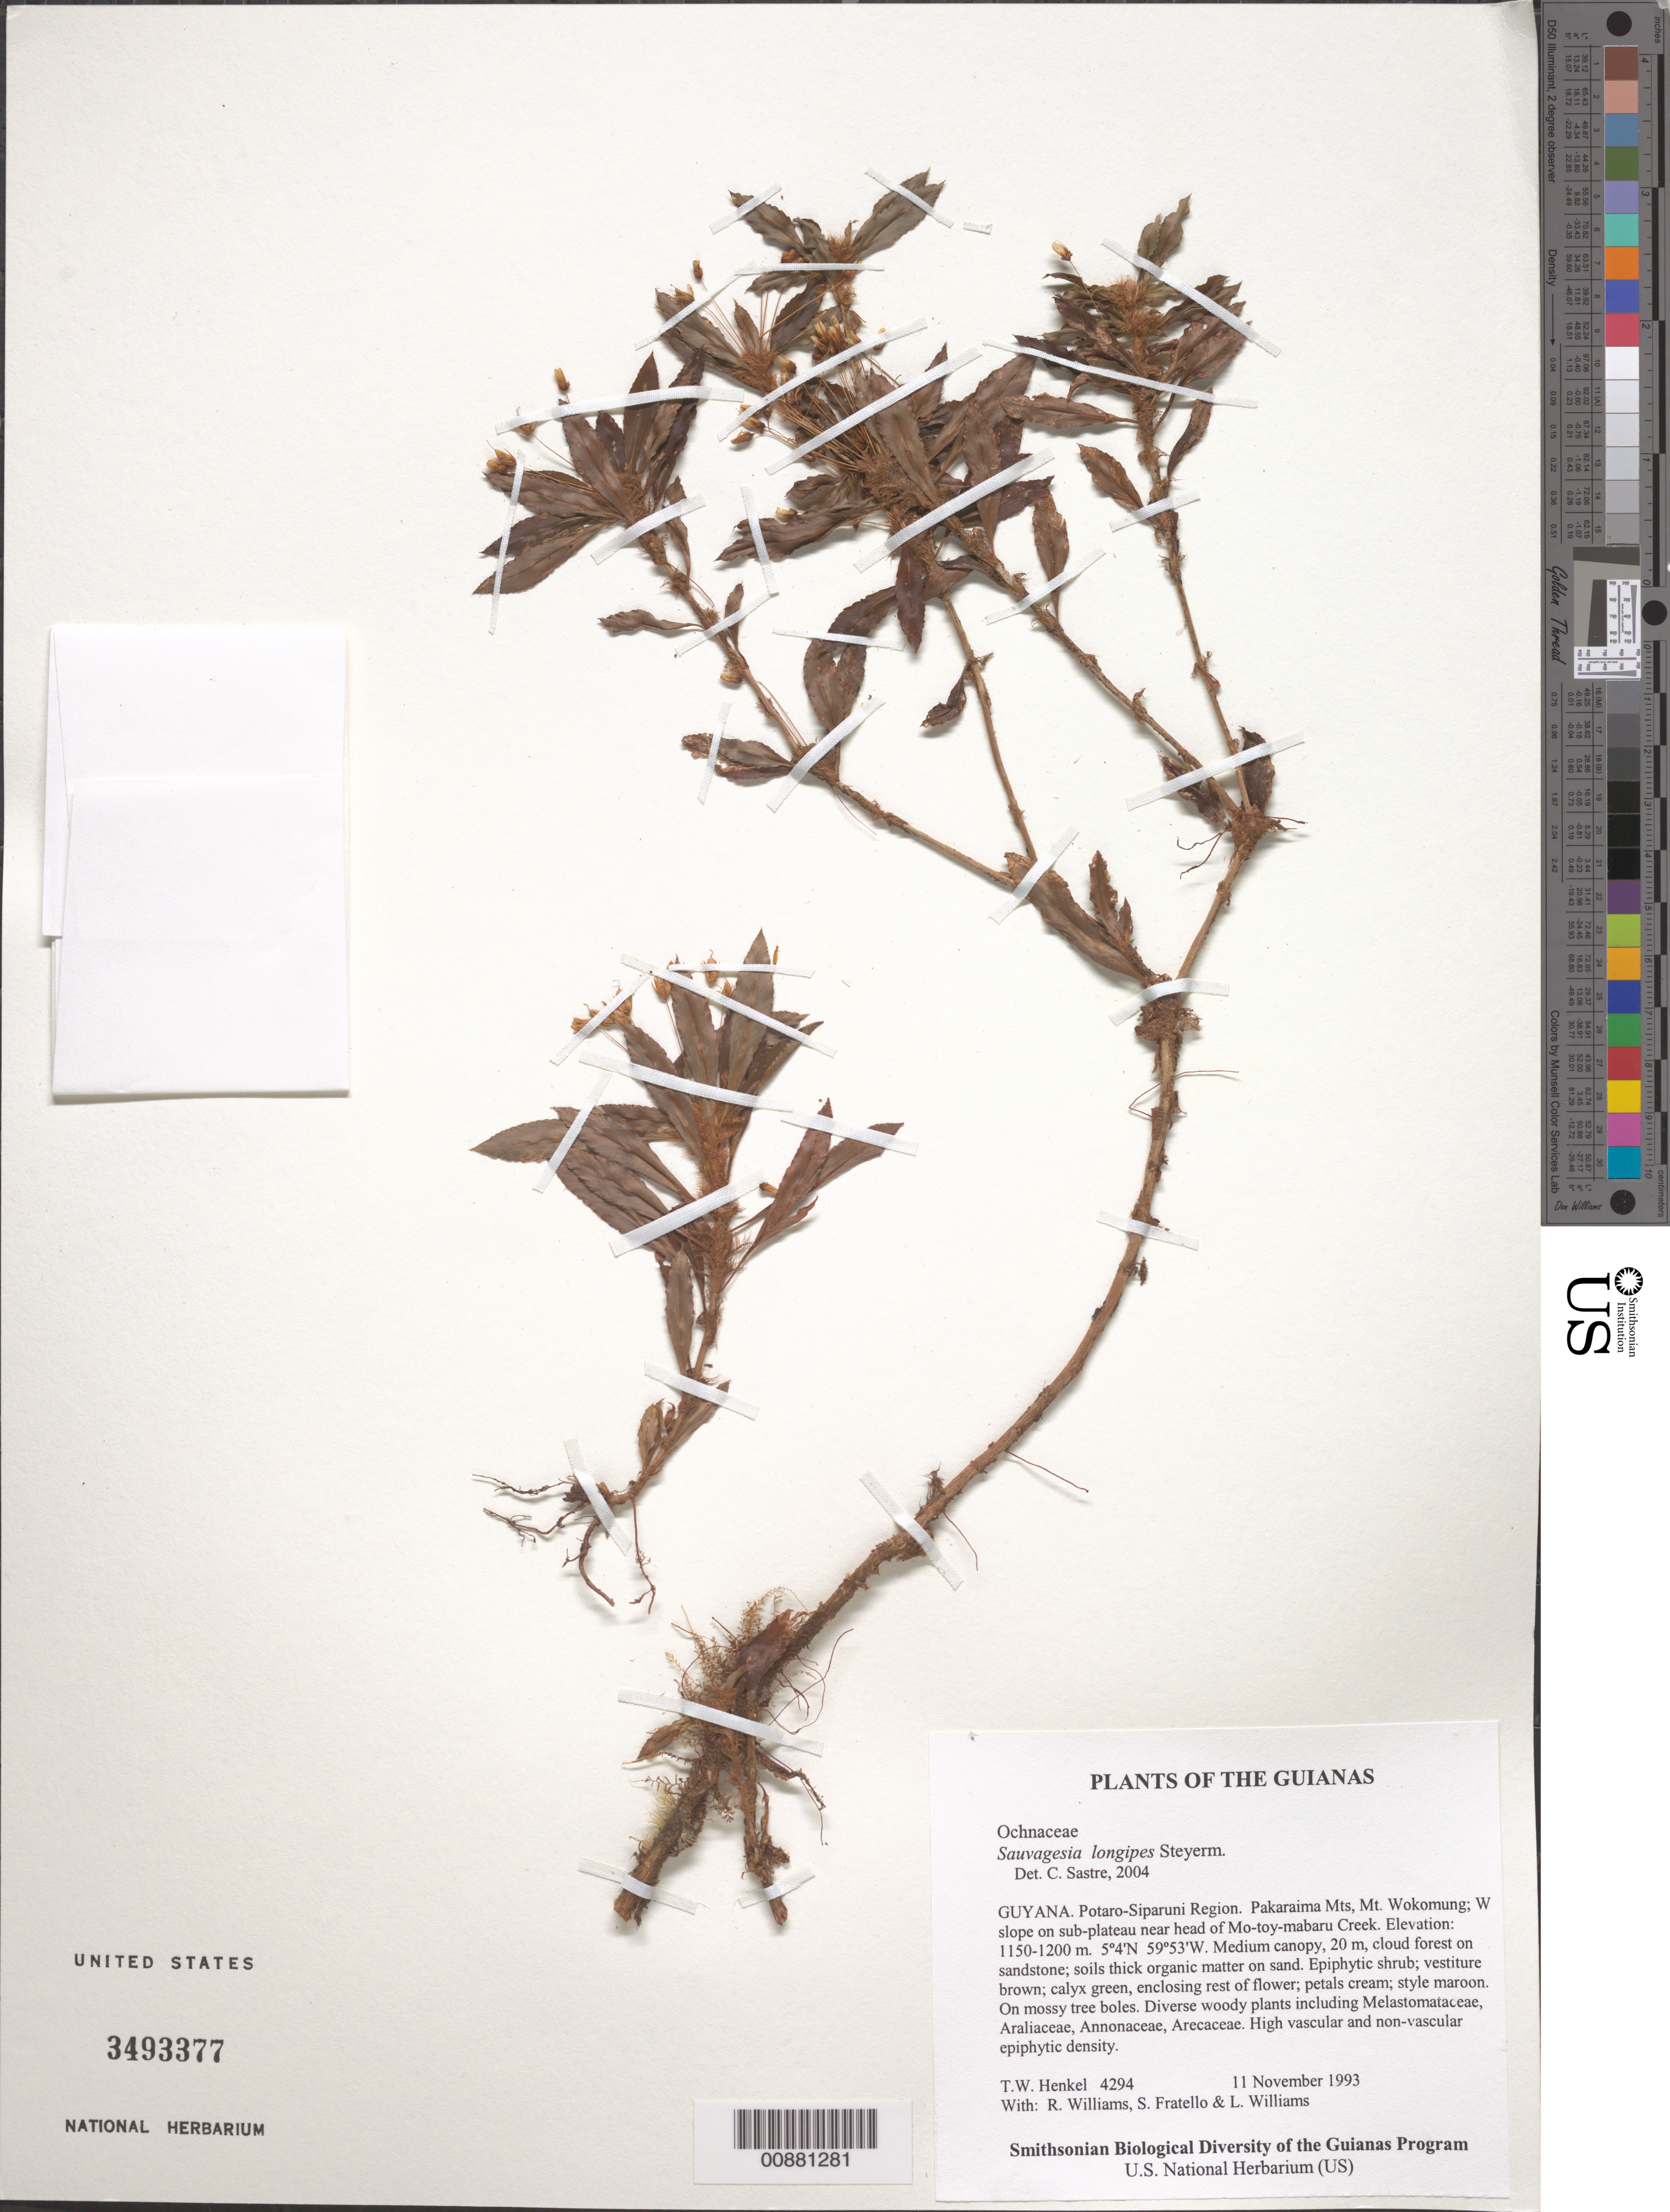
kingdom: Plantae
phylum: Tracheophyta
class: Magnoliopsida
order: Malpighiales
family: Ochnaceae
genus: Sauvagesia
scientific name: Sauvagesia longipes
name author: Steyerm.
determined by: Sastre, C. H. L.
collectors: T. Henkel, R. Williams, S. Fratello & L. Williams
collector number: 4294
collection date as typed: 11 November 1993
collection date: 1993-11-11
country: Guyana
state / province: Potaro-Siparuni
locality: Pakaraima Mts, Mt. Wokomung; W slope on sub-plateau near head of Mo-toy-mabaru Creek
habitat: Medium canopy, 20 m, cloud forest on sandstone; soils thick organic matter on sand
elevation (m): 1150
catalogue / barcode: US 3493377